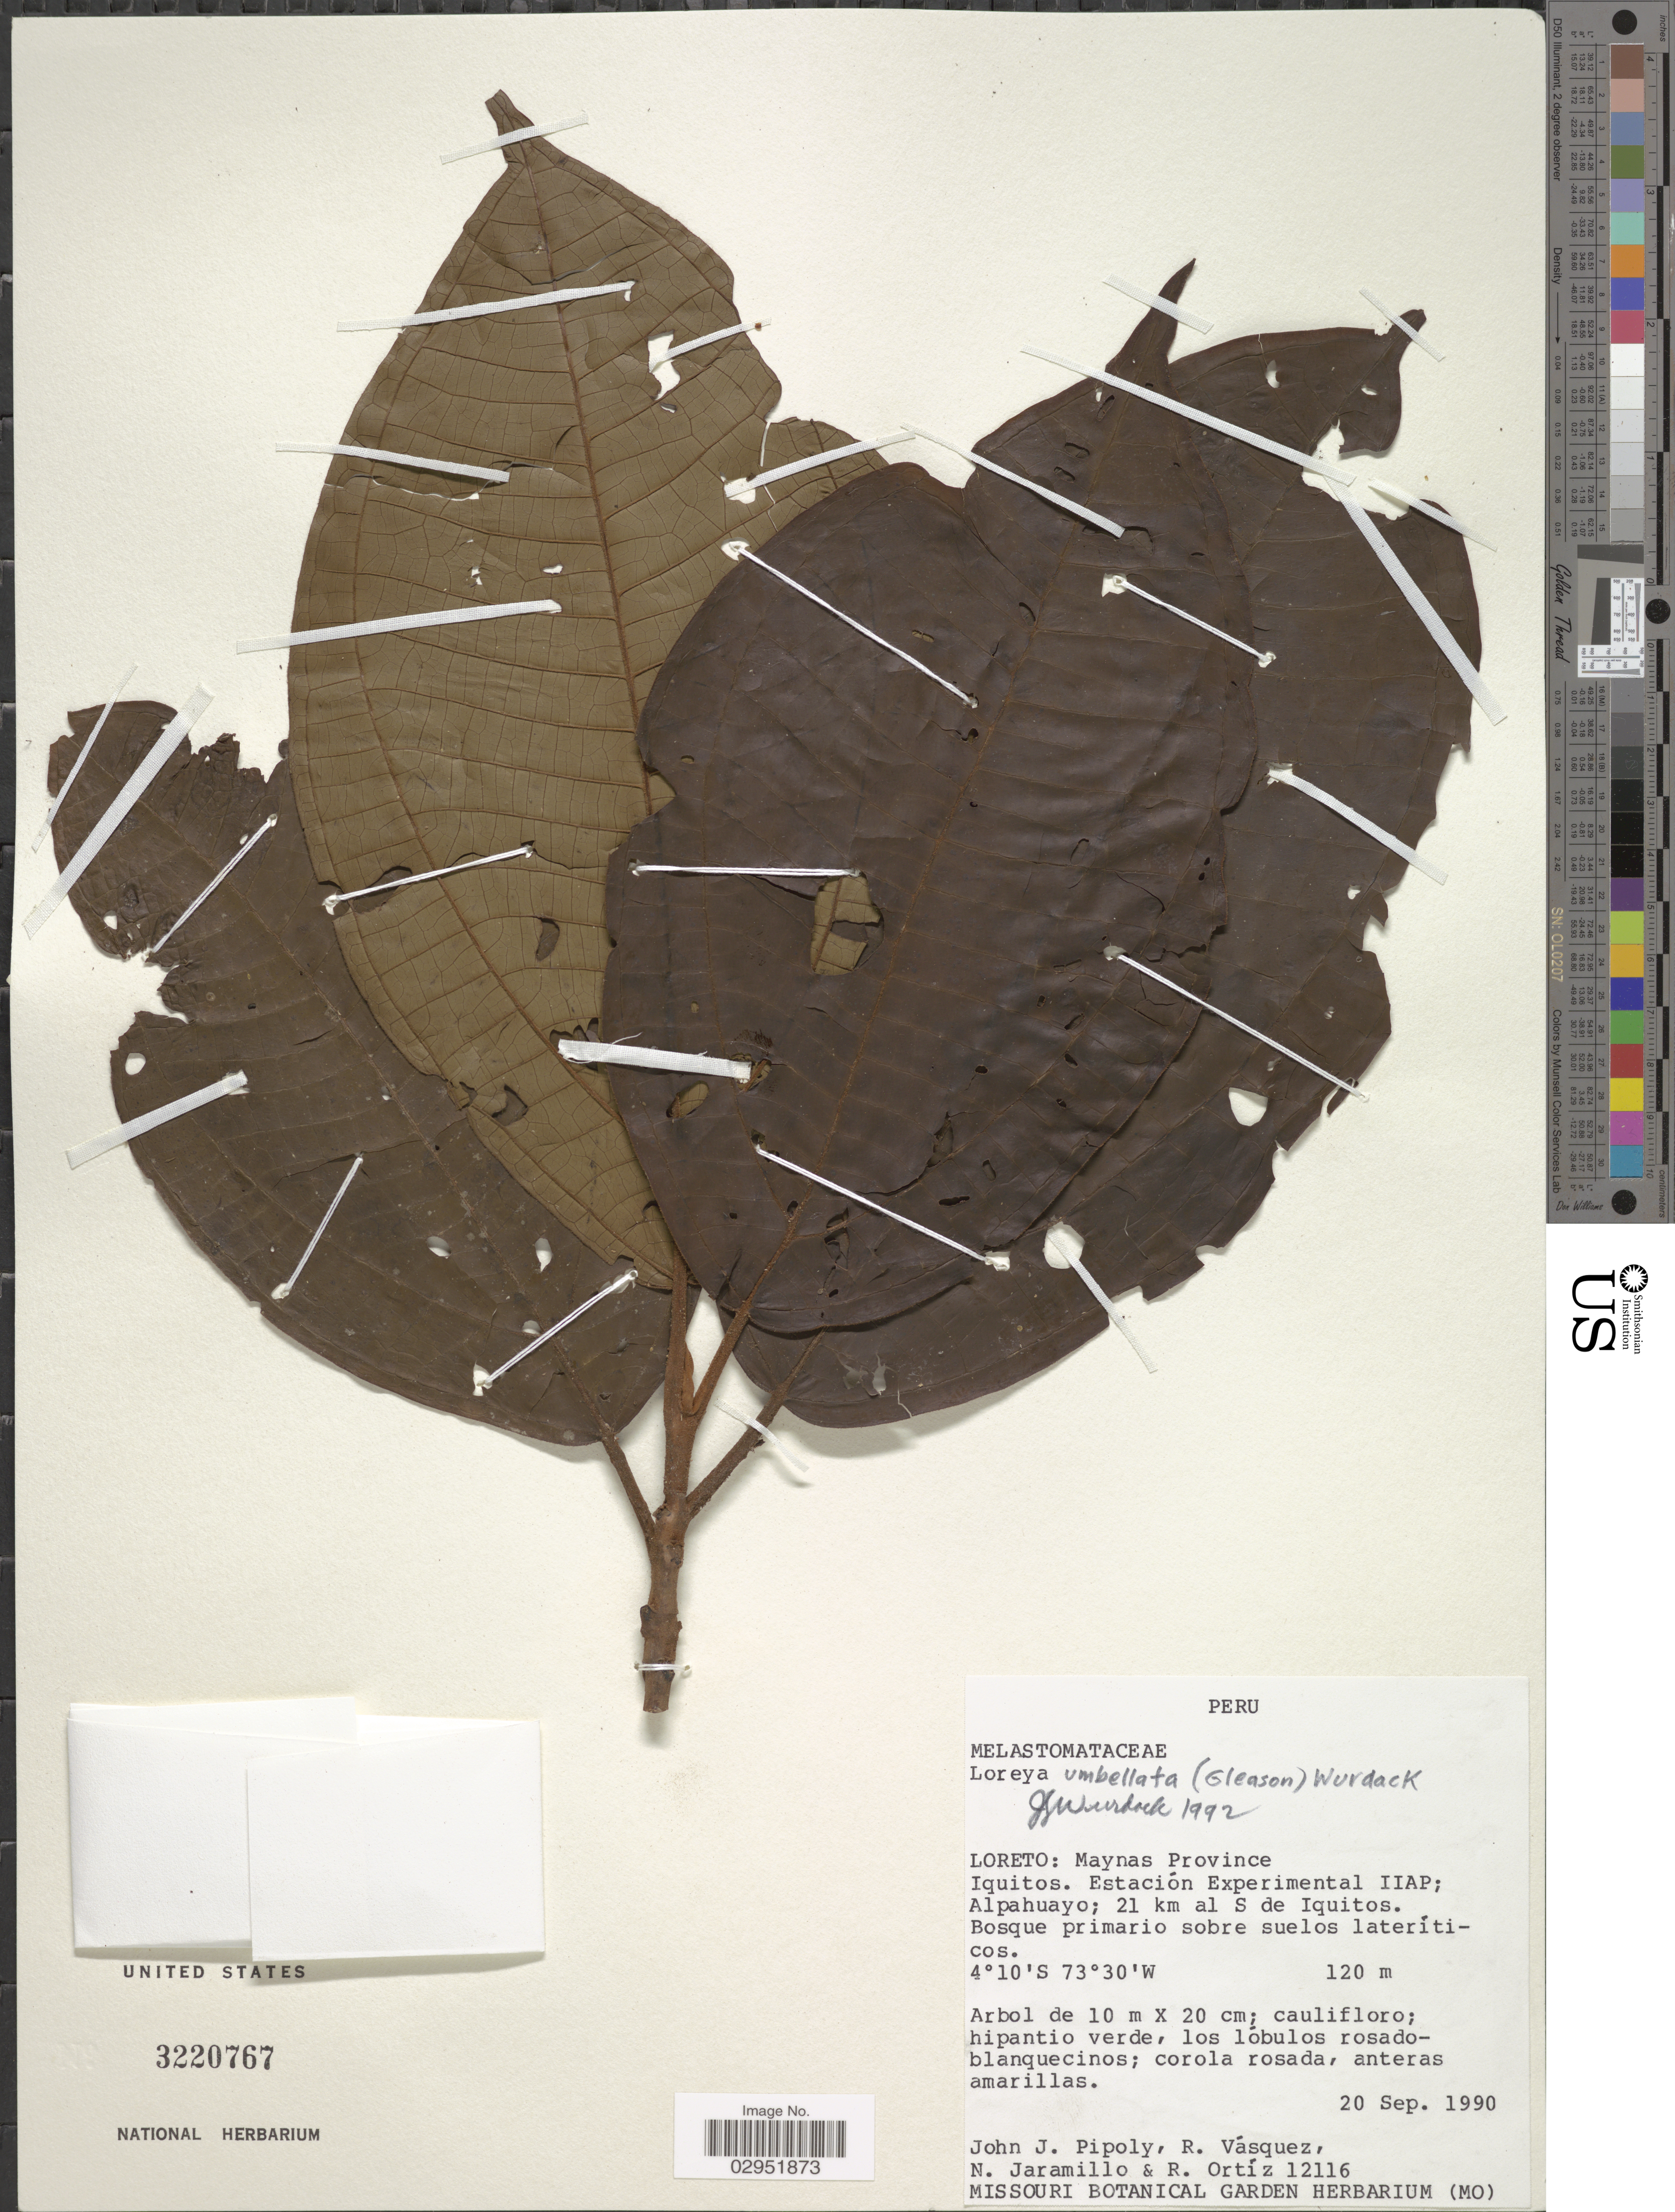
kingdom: Plantae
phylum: Tracheophyta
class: Magnoliopsida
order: Myrtales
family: Melastomataceae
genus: Bellucia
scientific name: Bellucia umbellata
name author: Gleason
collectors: J. J. Pipoly, R. Vásquez, N. Jaramillo & R. Ortíz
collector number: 12116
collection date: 1990-09-20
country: Peru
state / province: Loreto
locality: Maynas Province Iquitos. Estación Experimental IIAP; Alpahuayo; 21 km al S de Iquitos.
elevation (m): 120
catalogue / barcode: US 3220767